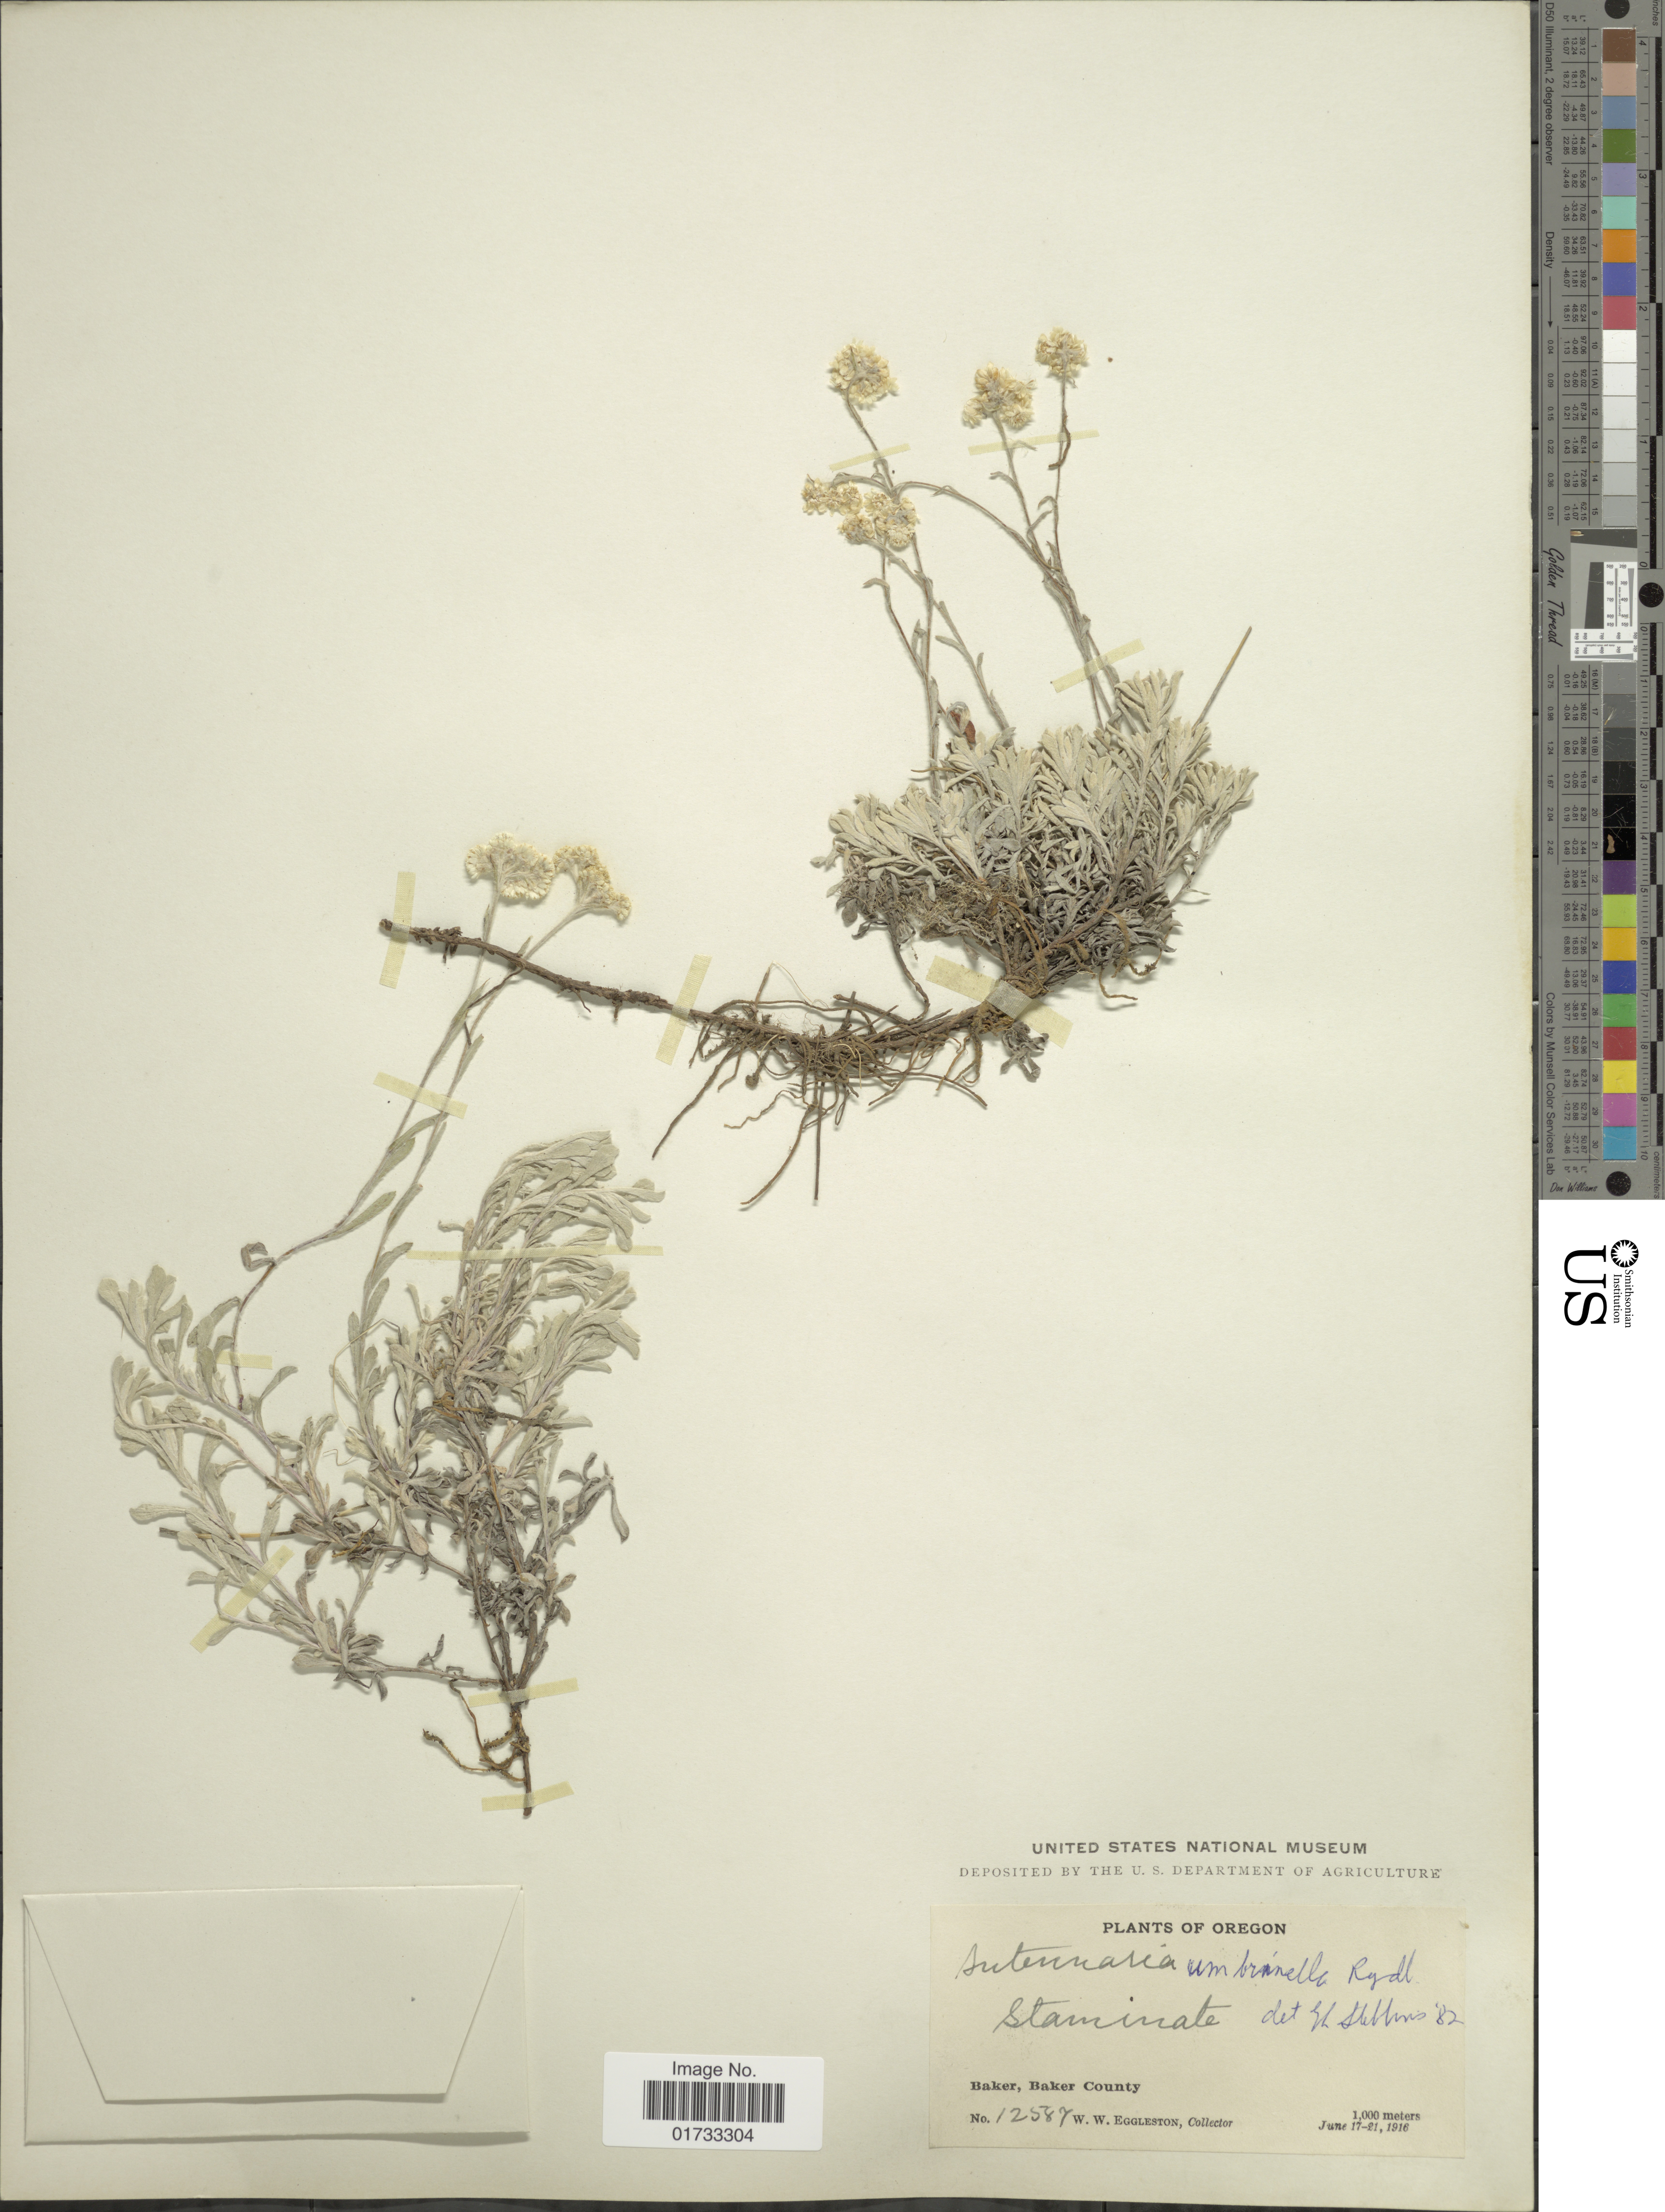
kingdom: Plantae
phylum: Tracheophyta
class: Magnoliopsida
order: Asterales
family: Asteraceae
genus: Antennaria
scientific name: Antennaria umbrinella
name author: Rydb.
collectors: W. W. Eggleston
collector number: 12587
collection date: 1916-06-17/1916-06-21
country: United States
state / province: Oregon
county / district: Baker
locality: Baker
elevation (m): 1000